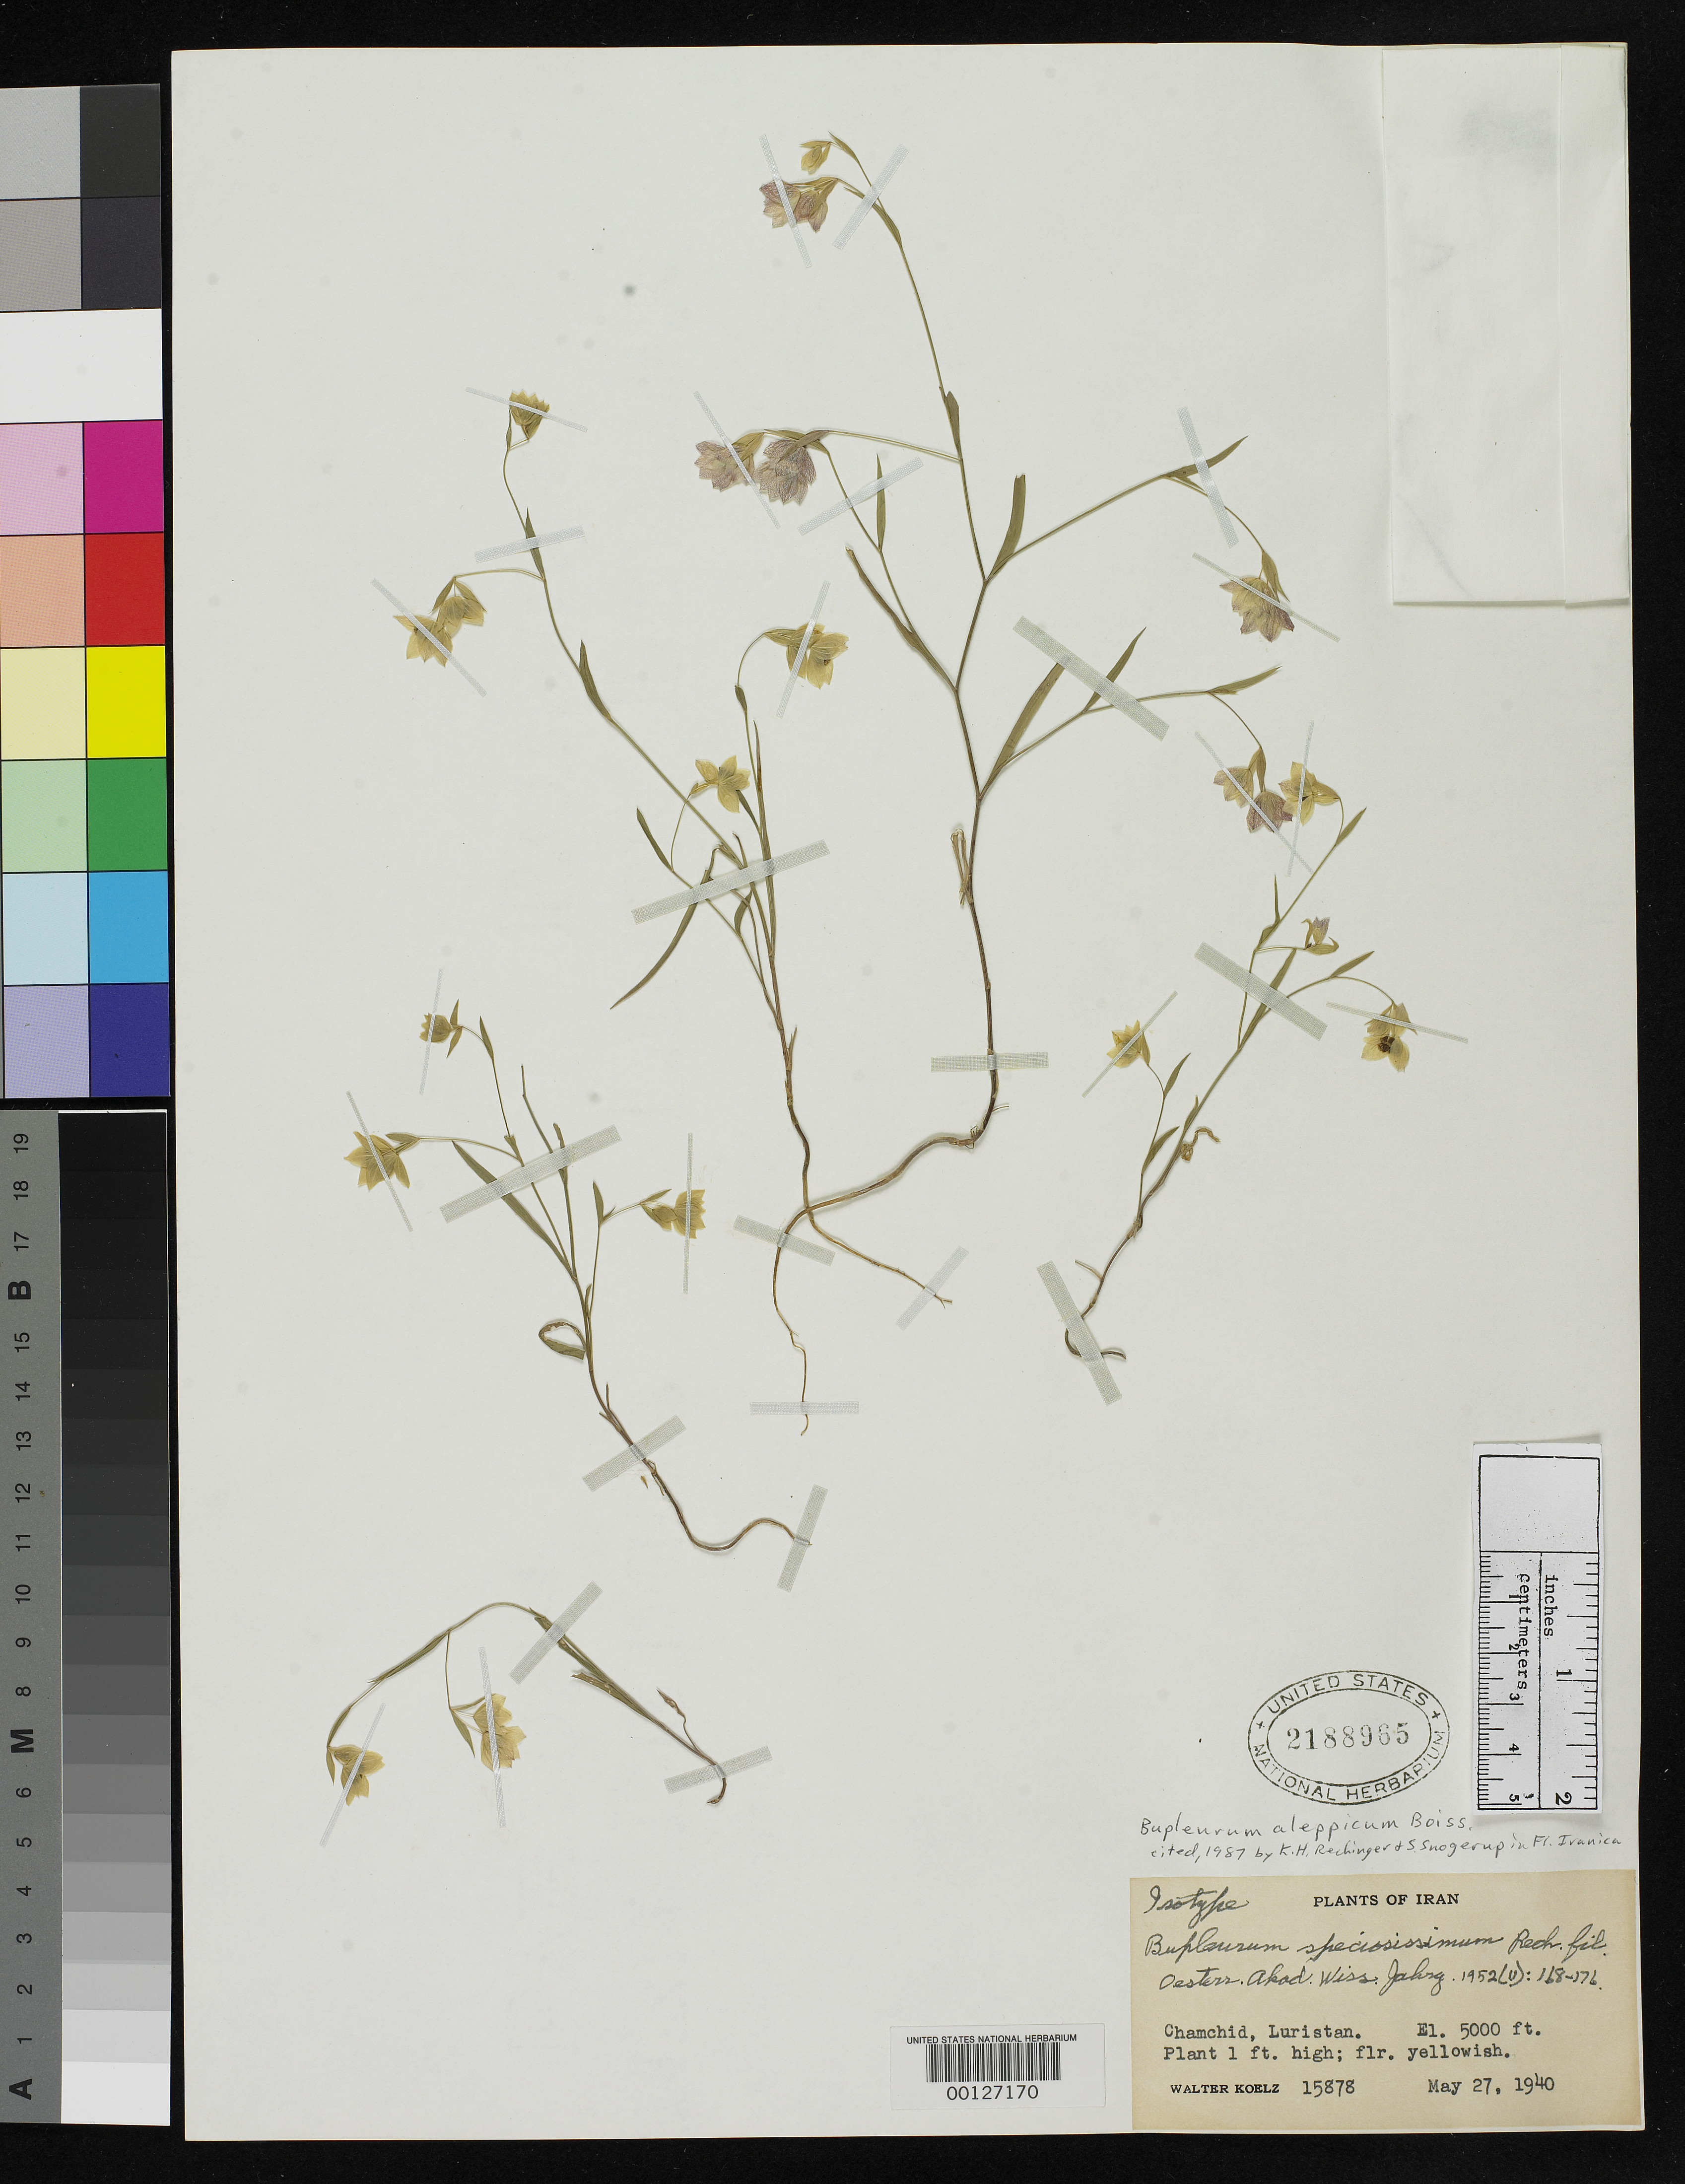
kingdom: Plantae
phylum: Tracheophyta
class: Magnoliopsida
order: Apiales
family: Apiaceae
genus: Bupleurum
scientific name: Bupleurum speciosissimum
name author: Rech. f.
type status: Isotype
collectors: W. N. Koelz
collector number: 15878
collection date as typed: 27 May 1940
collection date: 1940-05-27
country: Iran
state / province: Lorestan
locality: Chamchid.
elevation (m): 1524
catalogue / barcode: US 2188965